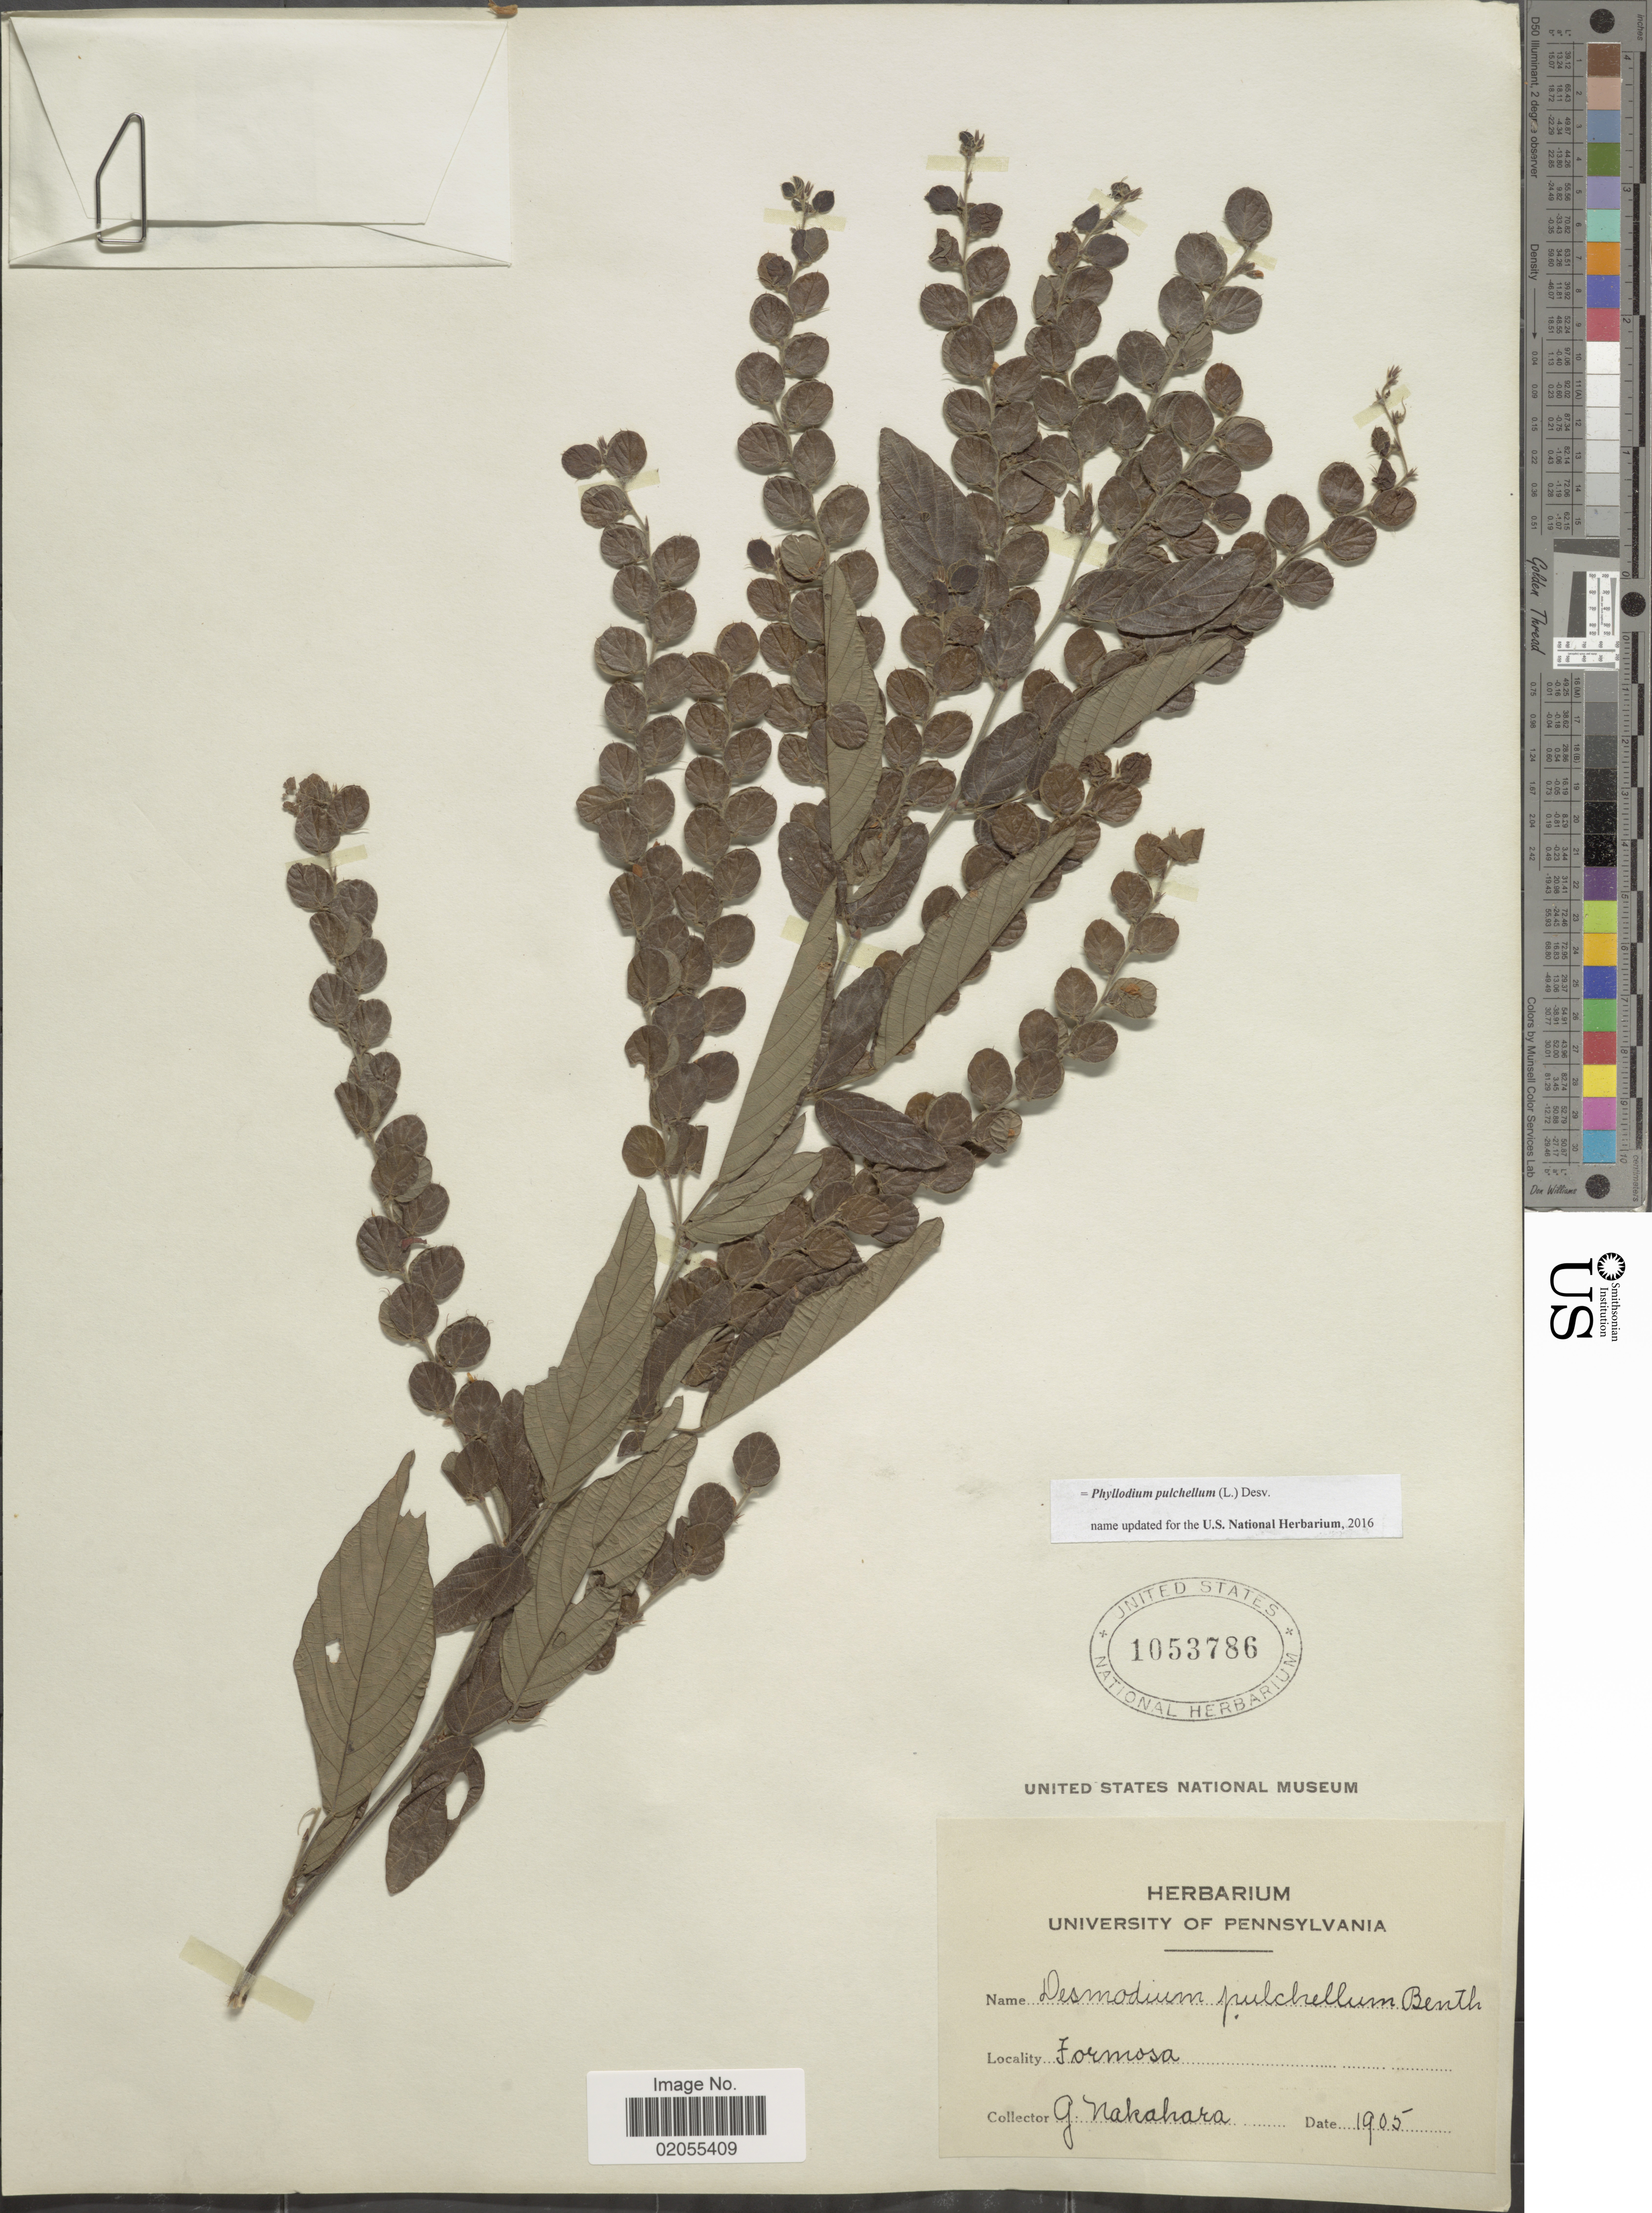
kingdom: Plantae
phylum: Tracheophyta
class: Magnoliopsida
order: Fabales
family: Fabaceae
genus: Phyllodium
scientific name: Phyllodium pulchellum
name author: (L.) Desv.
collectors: G. Nakahara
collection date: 1905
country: Taiwan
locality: Formosa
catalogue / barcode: US 1053786